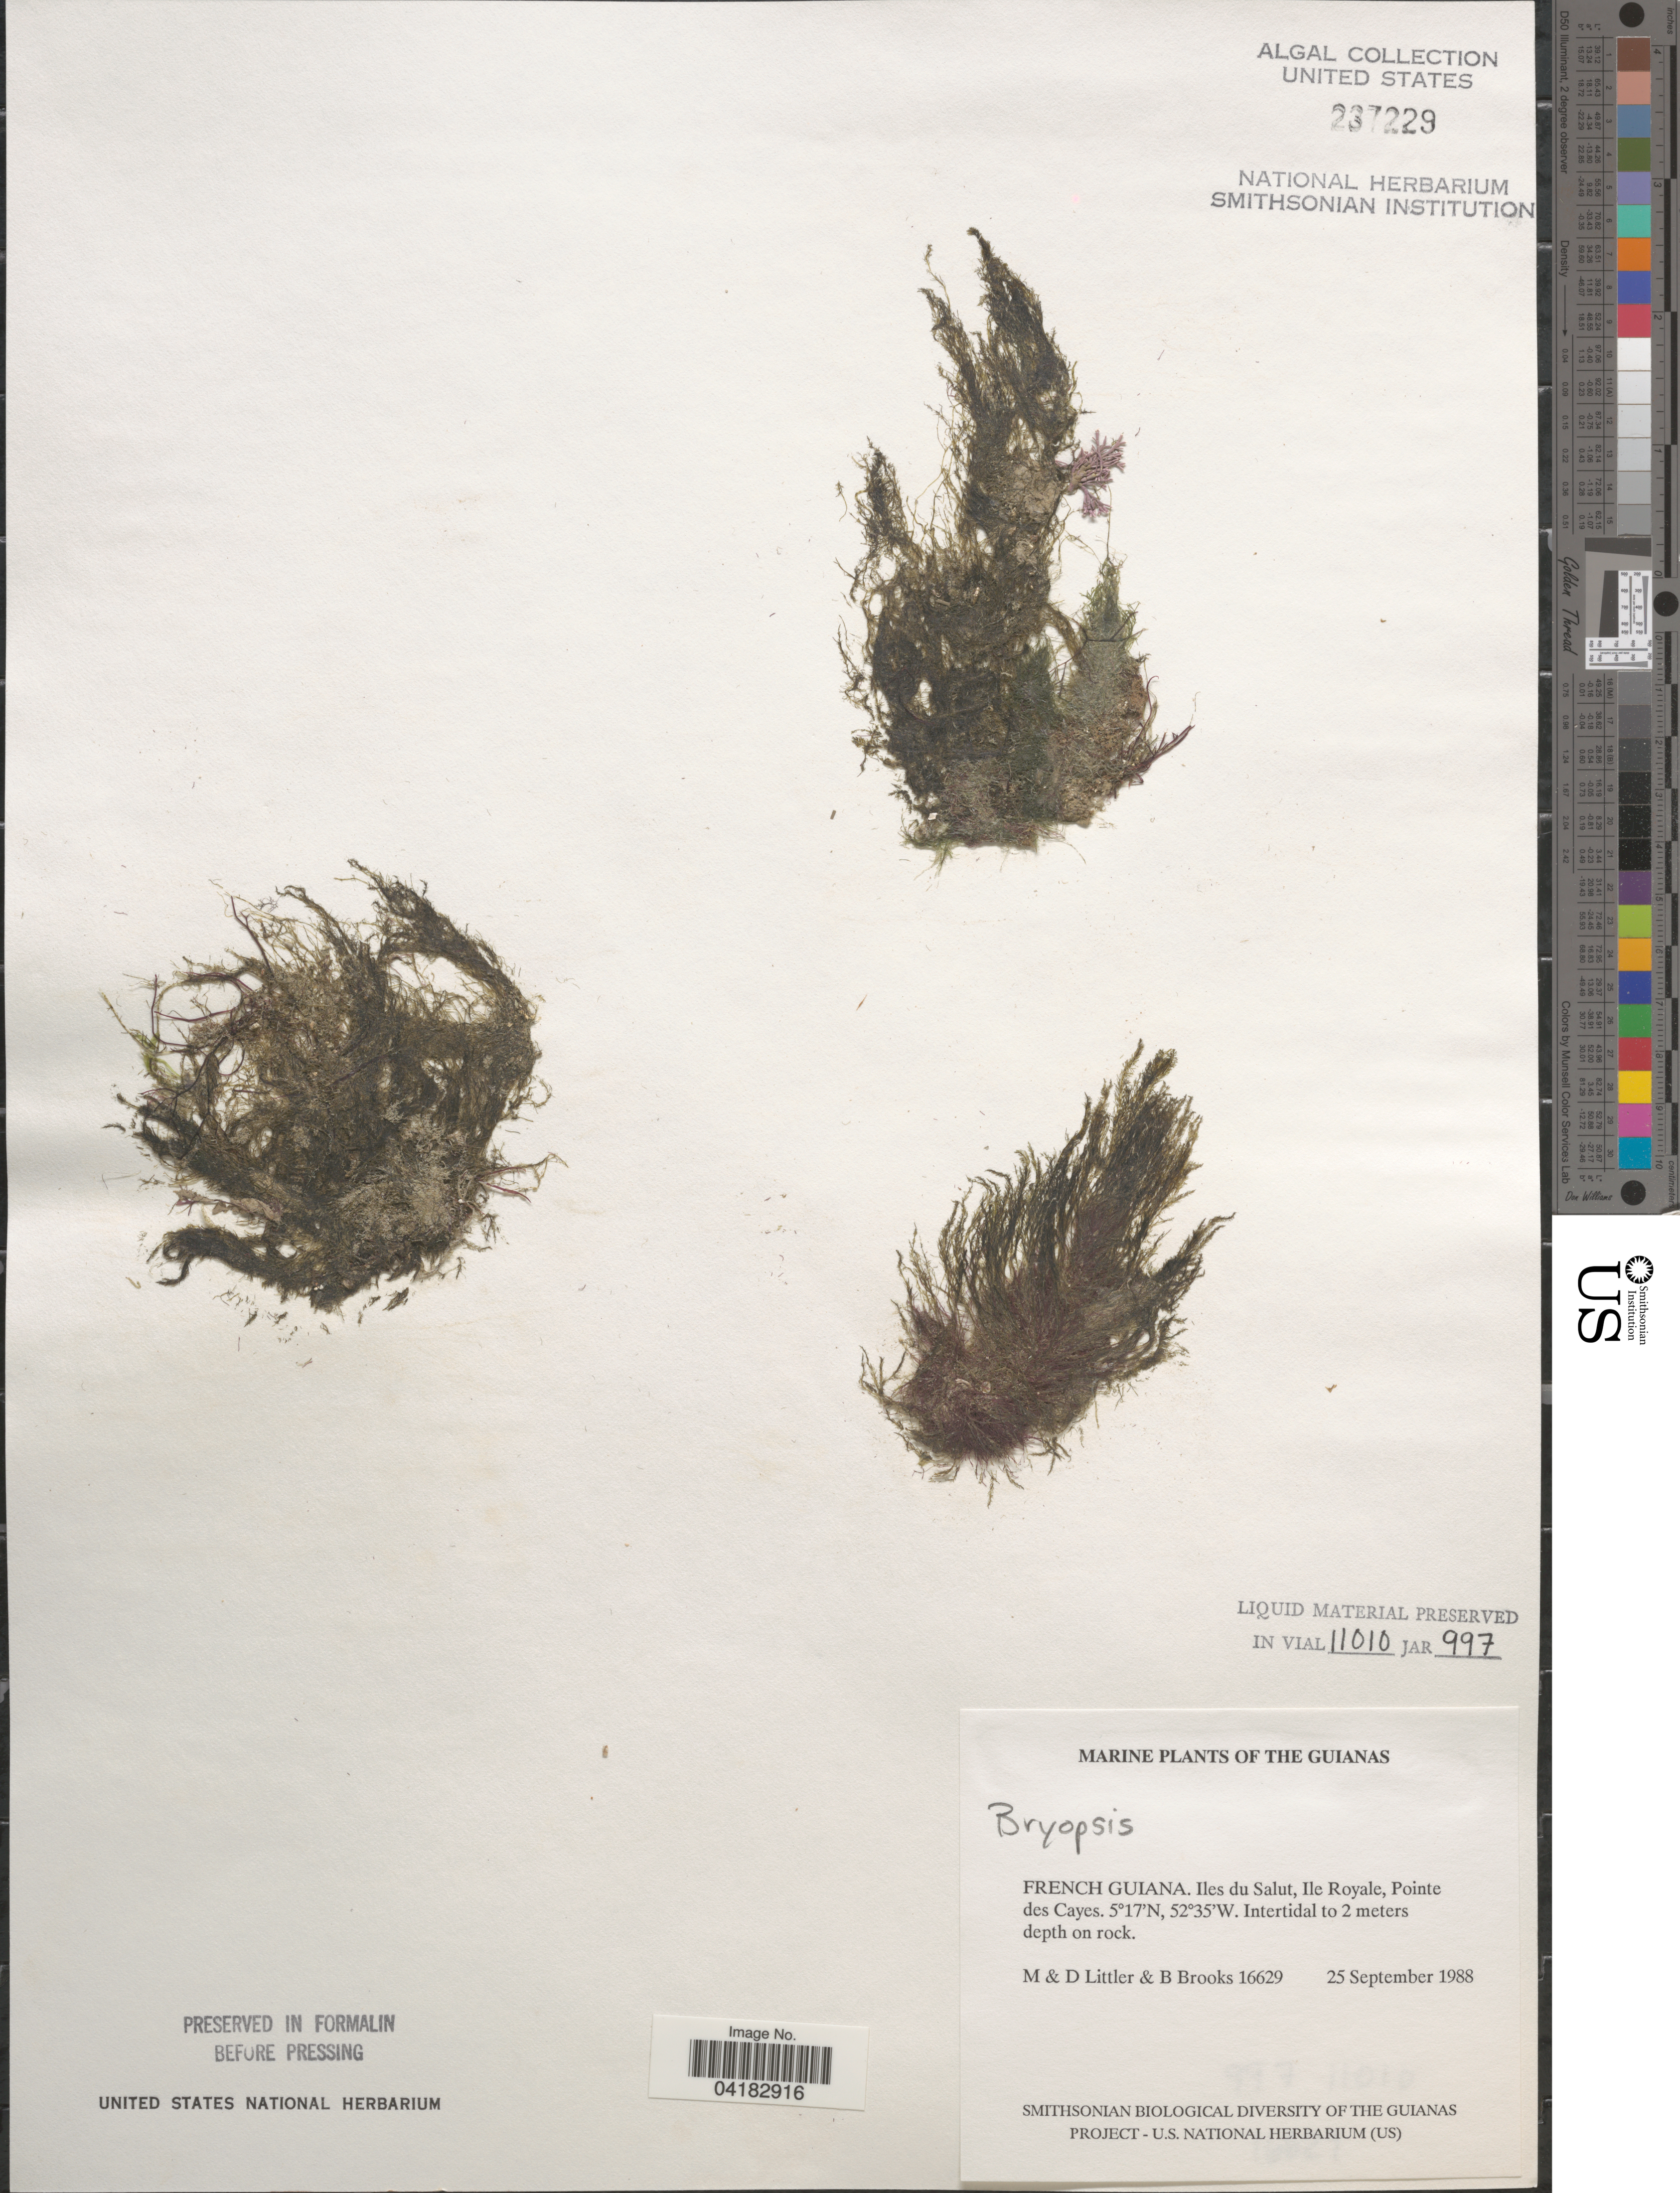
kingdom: Plantae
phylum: Chlorophyta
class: Ulvophyceae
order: Bryopsidales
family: Bryopsidaceae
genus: Bryopsis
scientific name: Bryopsis sp.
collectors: M. Littler, D. S. Littler & B. Brooks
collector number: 16629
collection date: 1988-09-25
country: French Guiana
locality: The Guianas. Iles du Salut, Ile Royale; Pointe des Cayes.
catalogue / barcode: US 237229